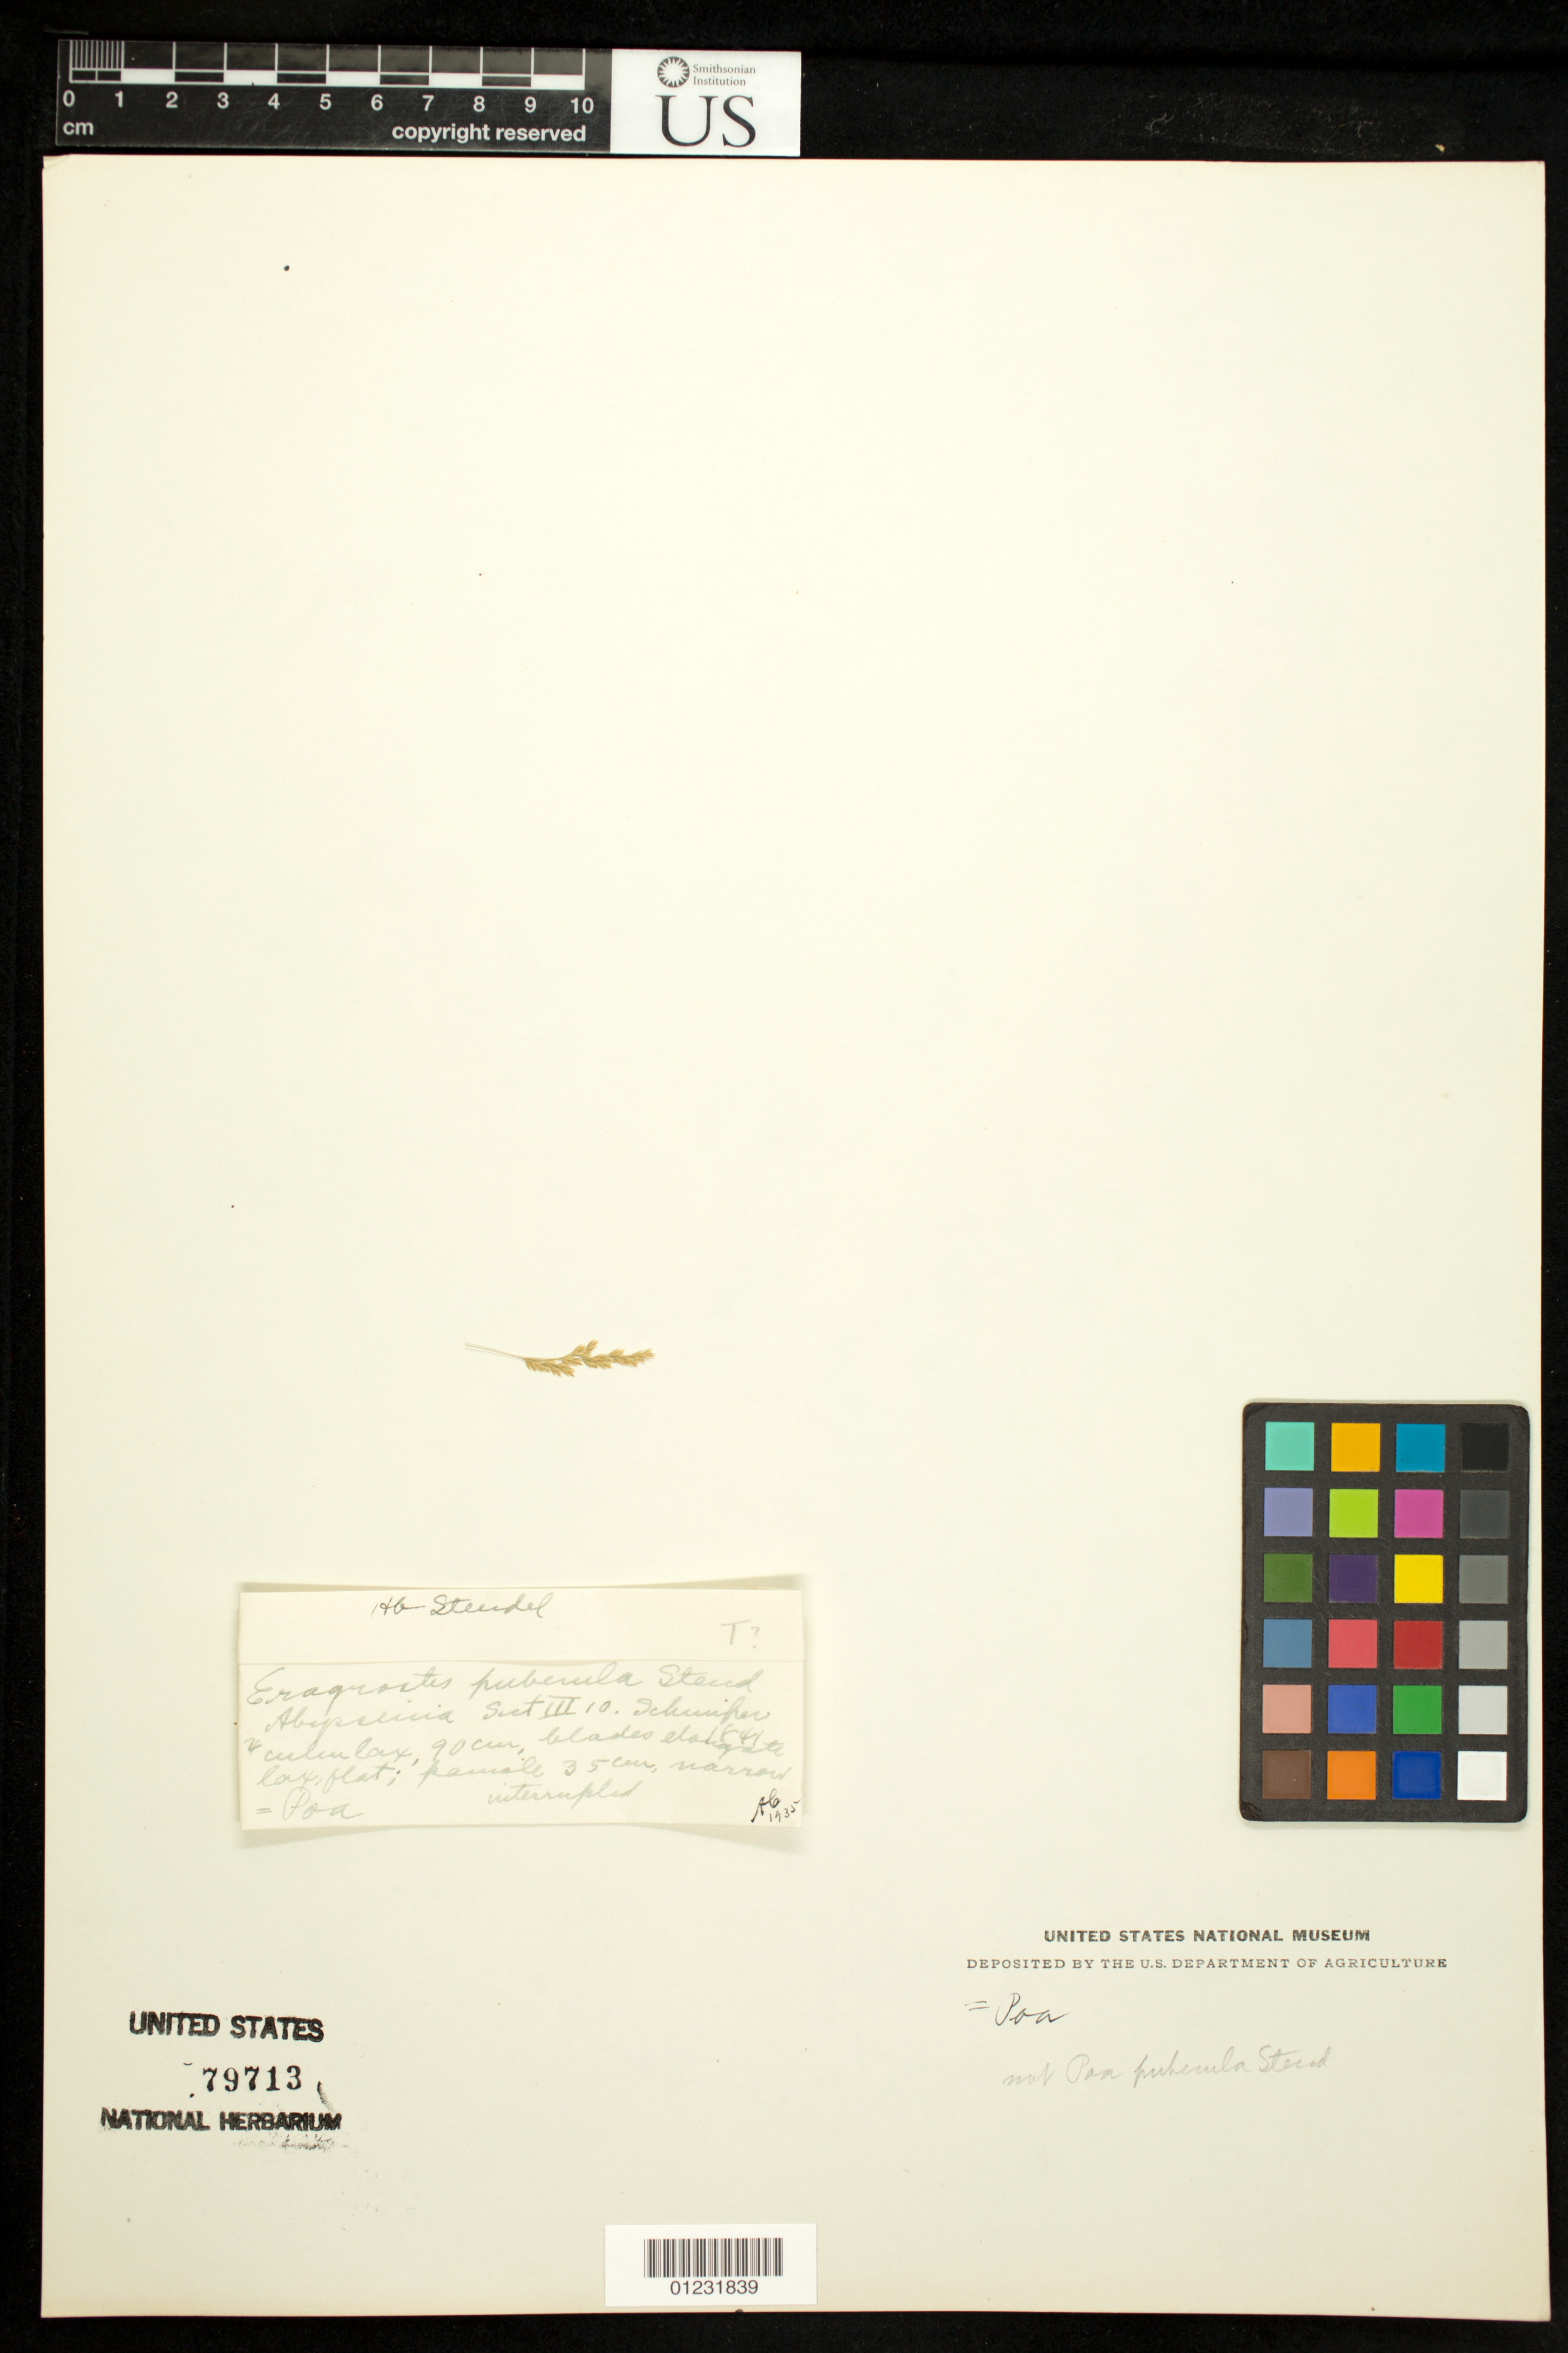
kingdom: Plantae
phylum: Tracheophyta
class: Liliopsida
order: Poales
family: Poaceae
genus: Eragrostis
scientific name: Eragrostis puberula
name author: Steud.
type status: Isotype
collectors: G. W. Schimper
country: Ethiopia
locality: Abyssinia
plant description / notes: Fragmentary material of type specimen ex herb. Steudel.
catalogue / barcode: US 79713